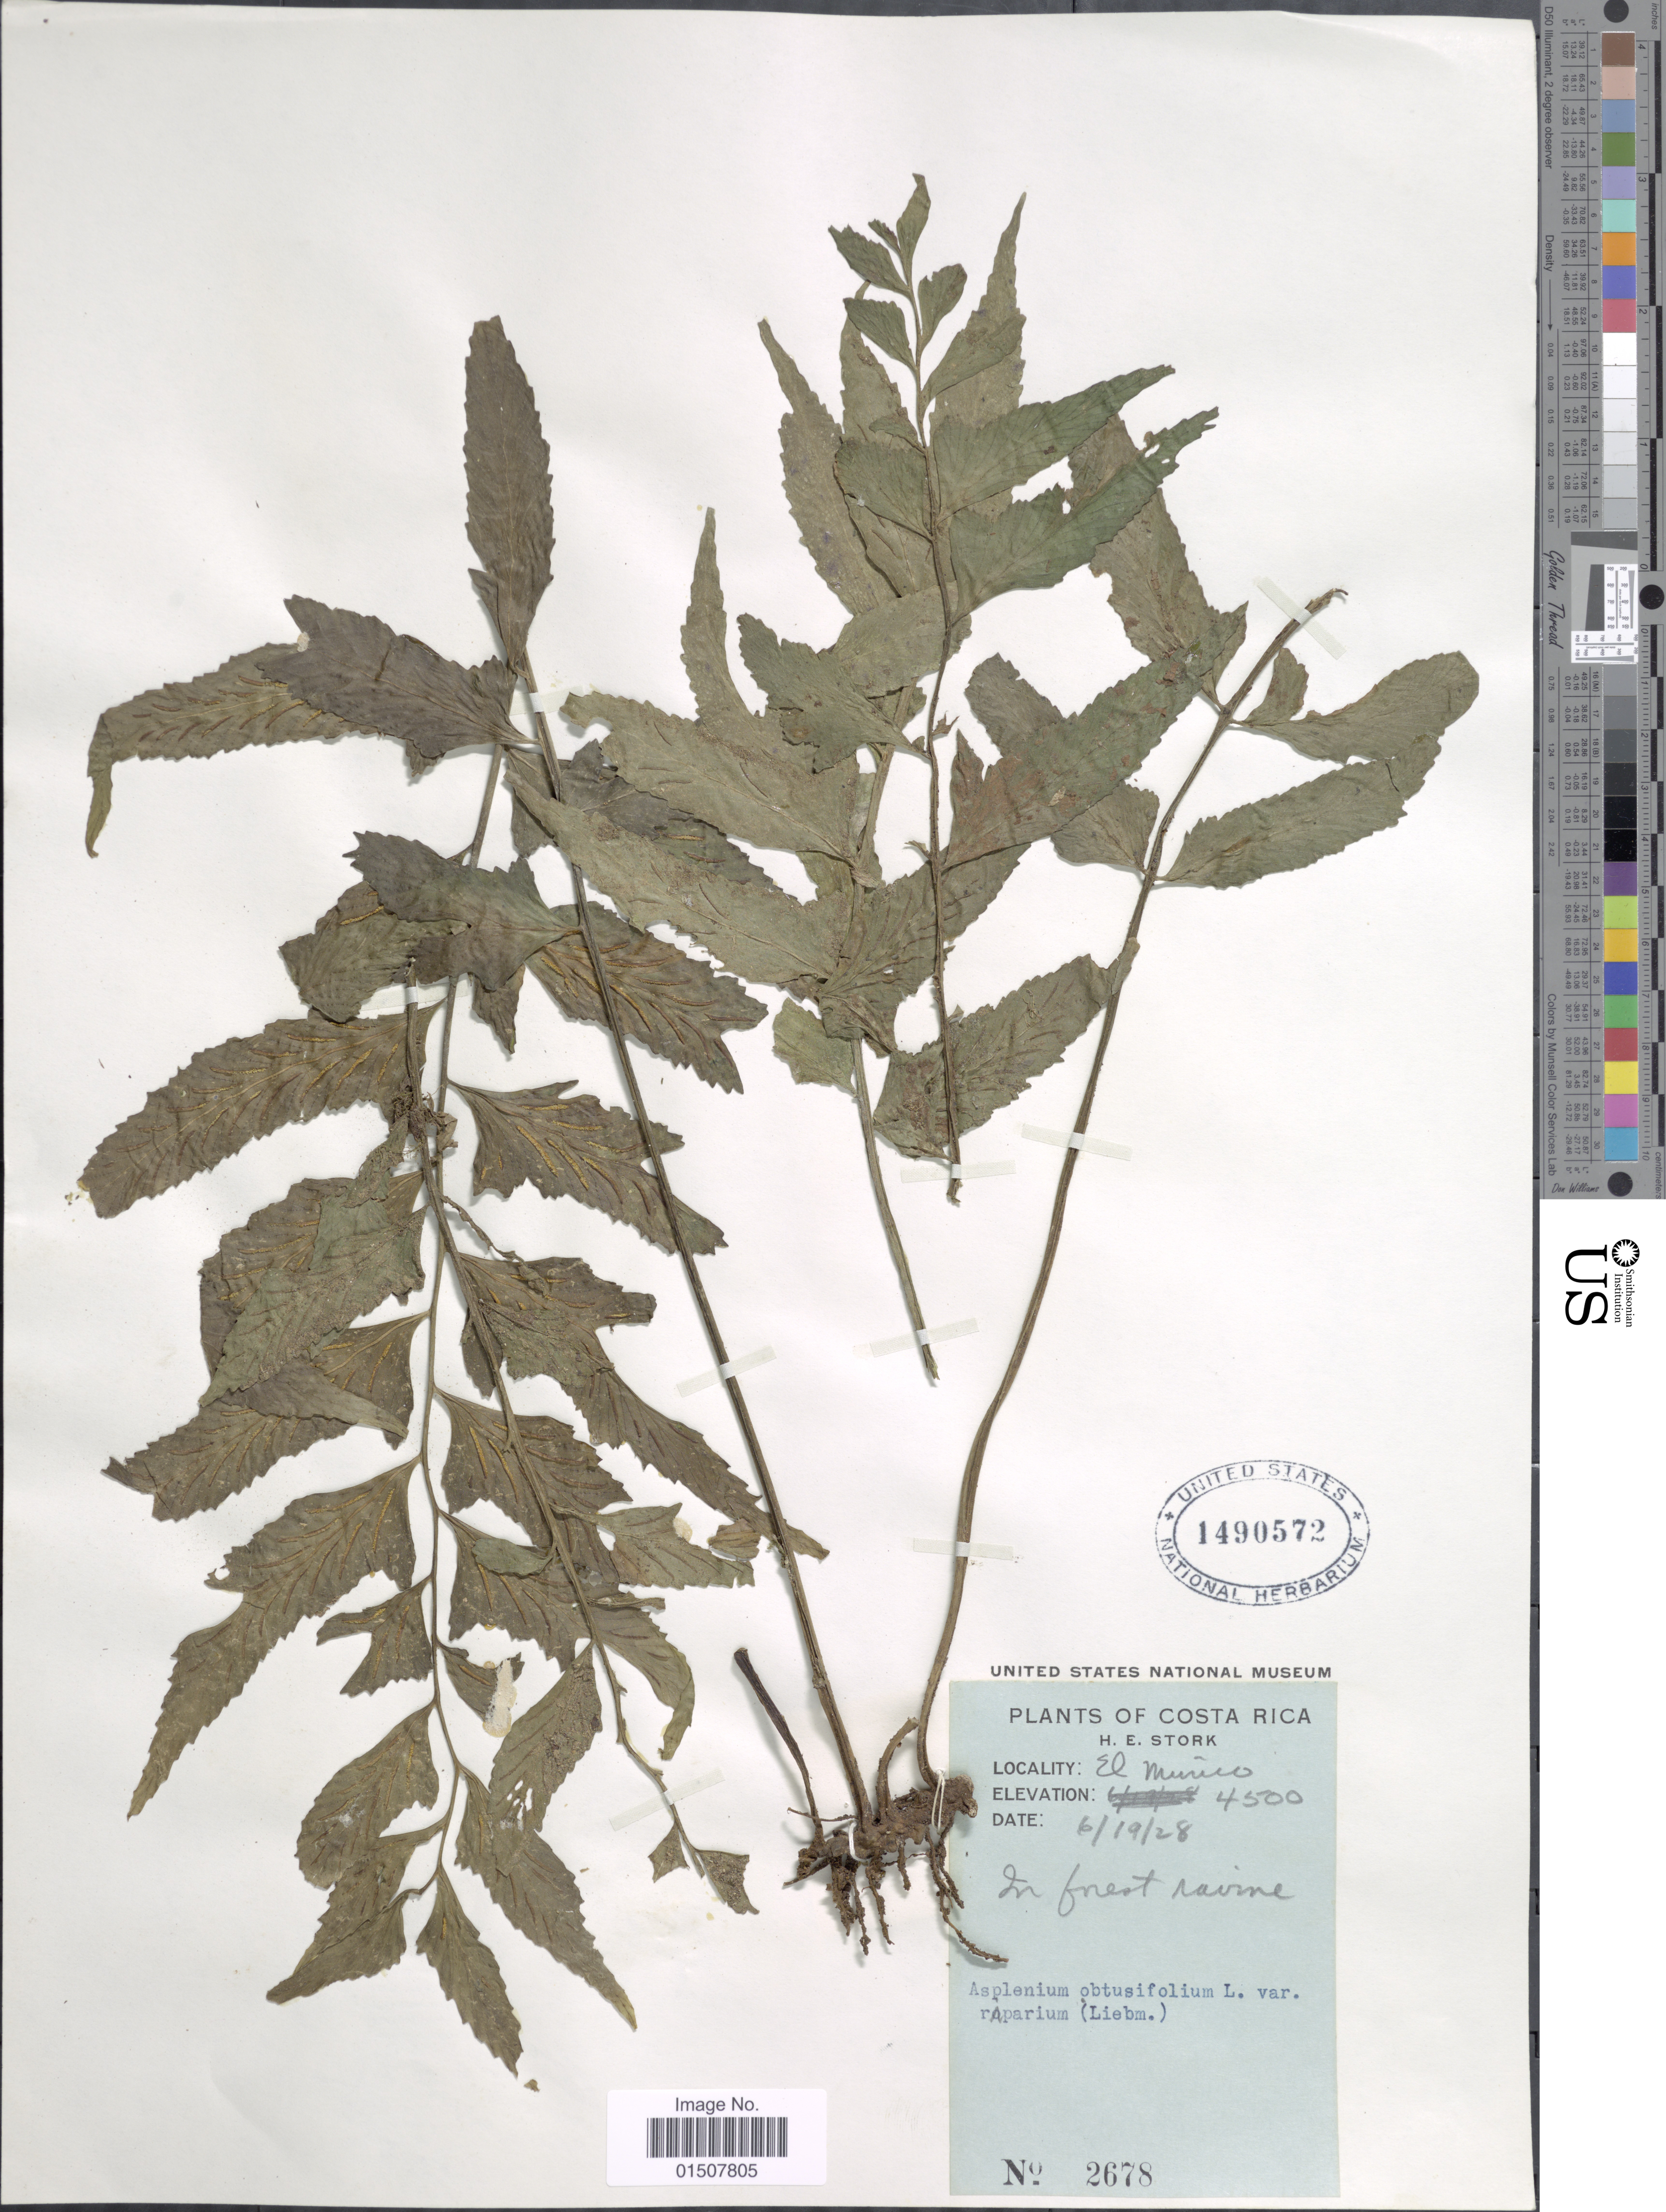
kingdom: Plantae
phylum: Tracheophyta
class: Polypodiopsida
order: Polypodiales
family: Aspleniaceae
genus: Asplenium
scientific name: Asplenium riparium Brack., nom. illeg.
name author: Brack. in Wilkes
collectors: H. E. Stork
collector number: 2678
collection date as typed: Transcribed d/m/y: 19/6/28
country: Costa Rica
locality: El Murio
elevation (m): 4500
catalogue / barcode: US 1490572